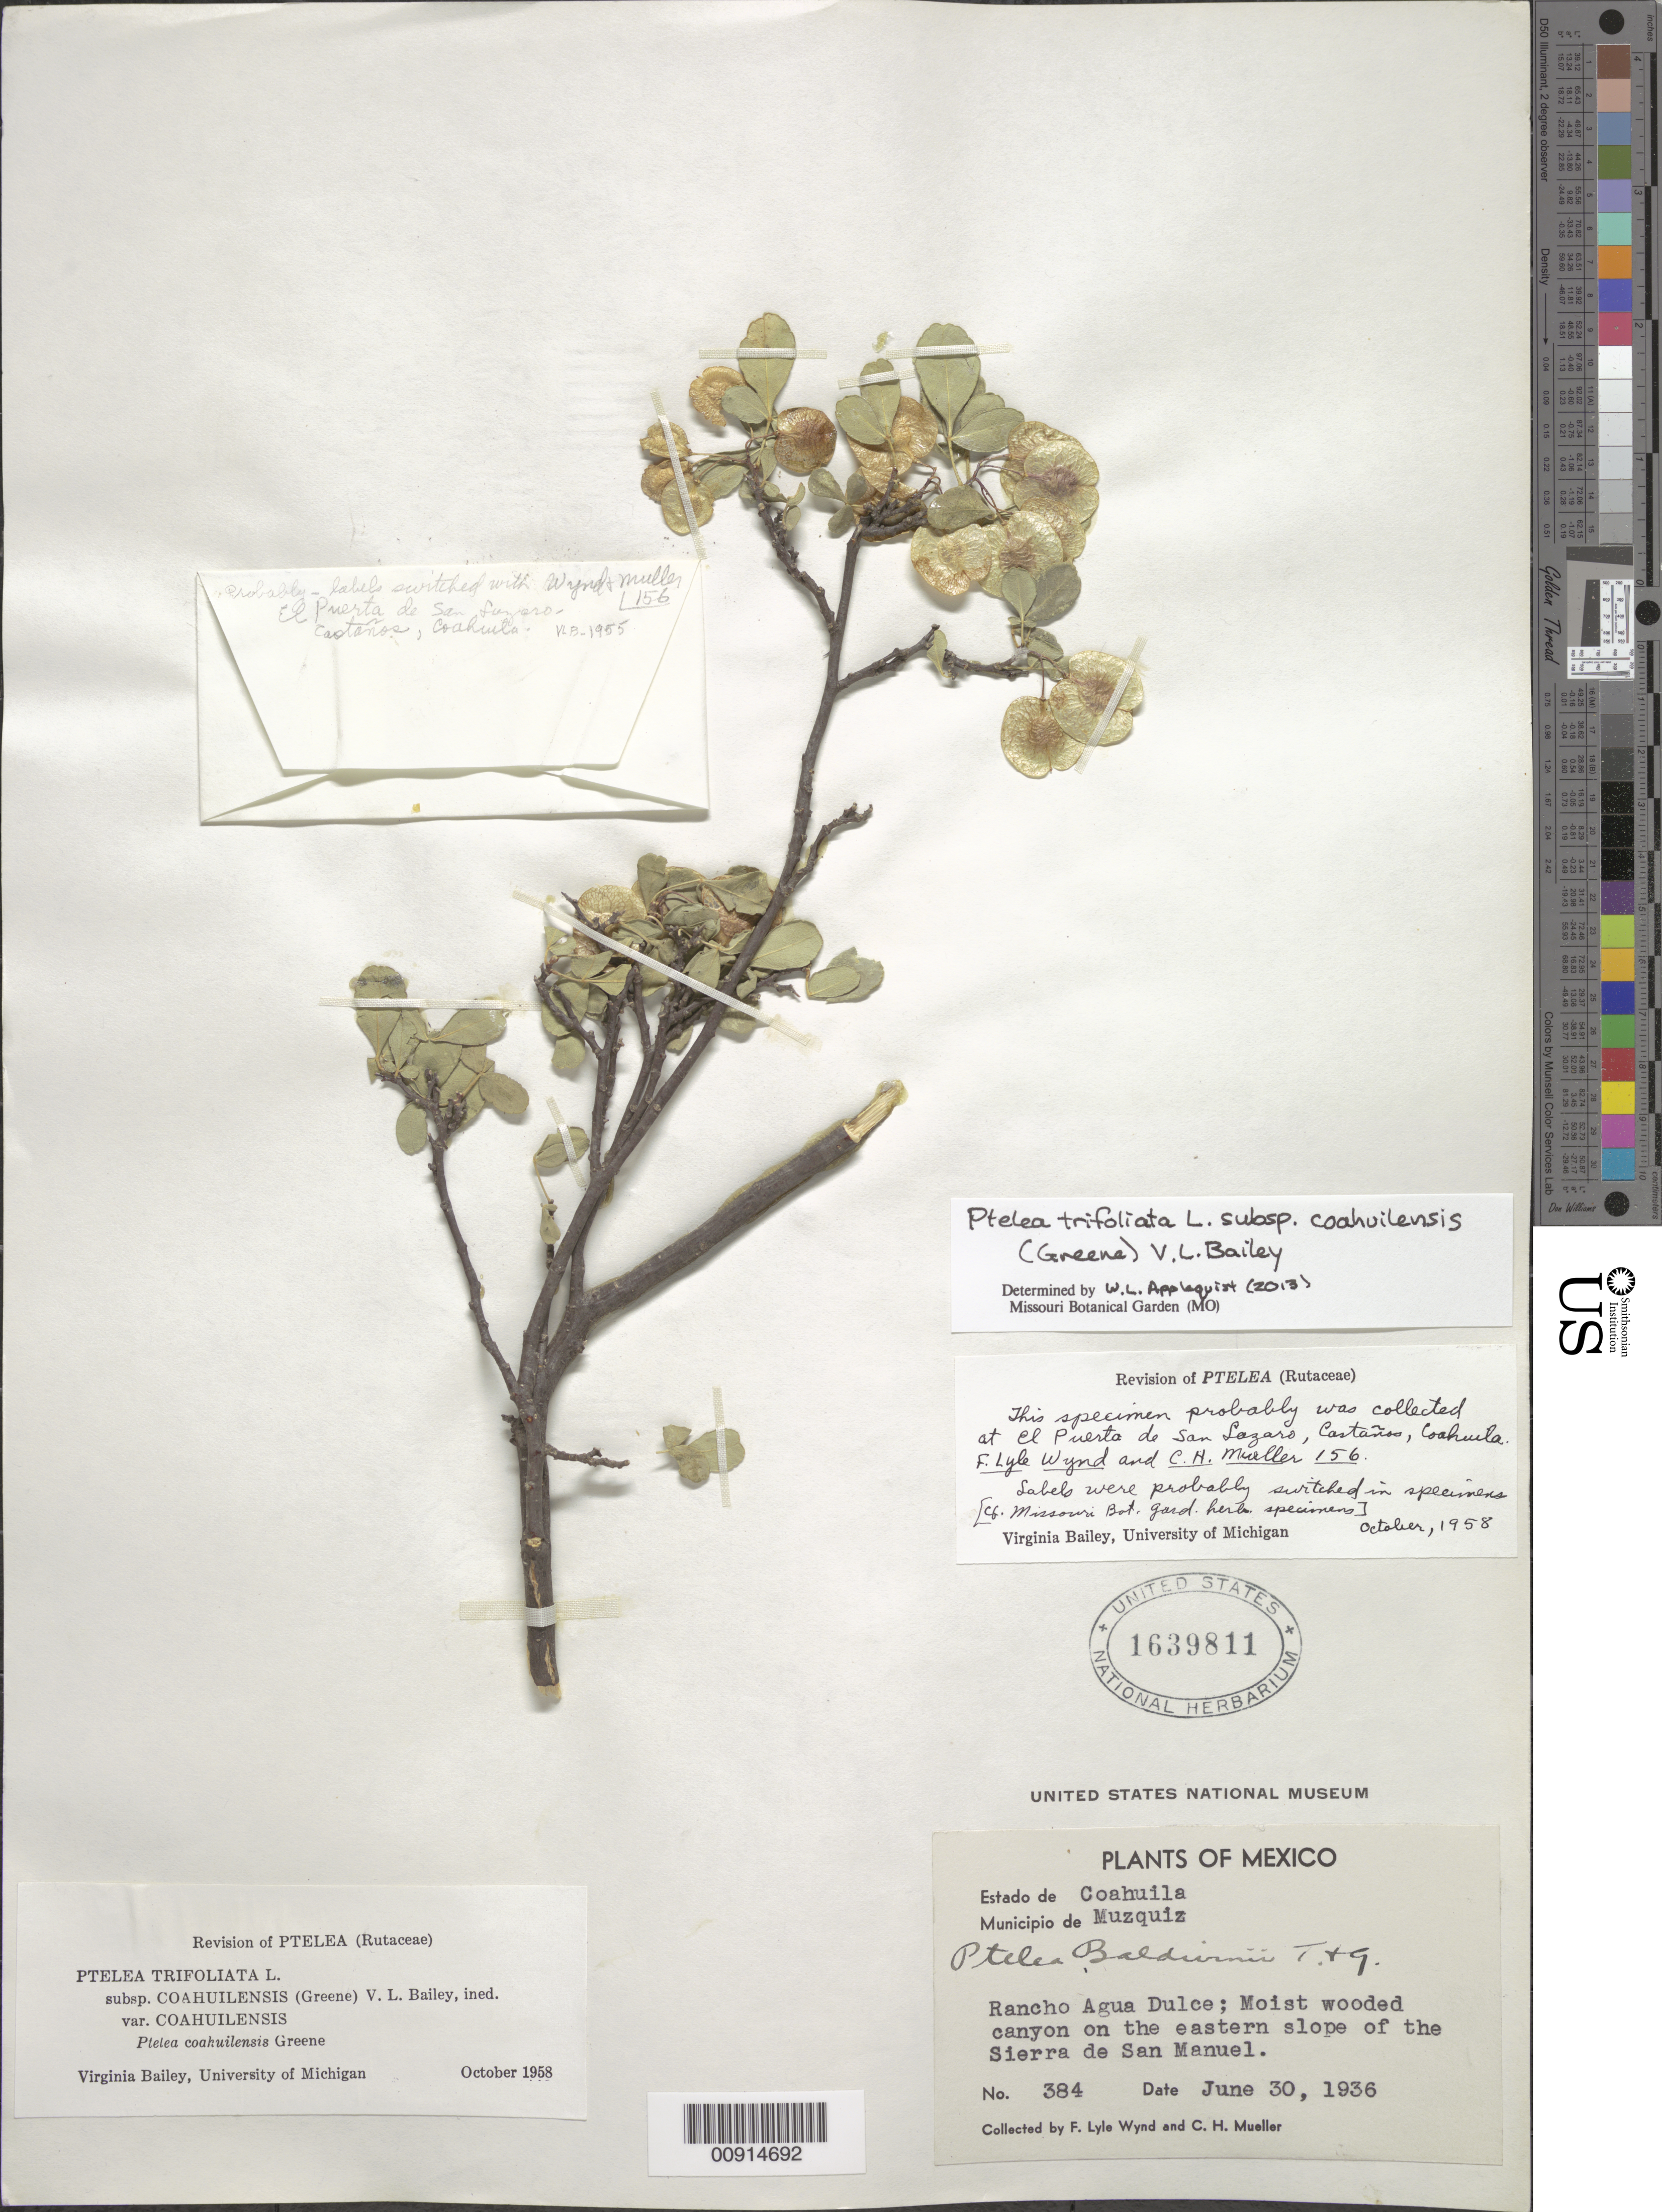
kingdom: Plantae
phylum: Tracheophyta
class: Magnoliopsida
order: Sapindales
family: Rutaceae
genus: Ptelea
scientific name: Ptelea trifoliata subsp. coahuilensis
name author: (Greene) V. L. Bailey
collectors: F. L. Wynd & C. H. Mueller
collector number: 384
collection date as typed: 30 Jun 1936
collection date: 1936-06-30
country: Mexico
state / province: Coahuila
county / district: Múzquiz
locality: Mpio. Múzquiz: Rancho Agua Dulce canyon on the eastern slope of S. de San Manuel. (Bailey's note says: Prob. labels switched w/Wynd & Mueller no. 156 [cf. MO Herb. spec.] Puerta de Sn. Lazaro, Castaños, Coah.)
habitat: Moist wooded canyon.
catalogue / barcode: US 1639811